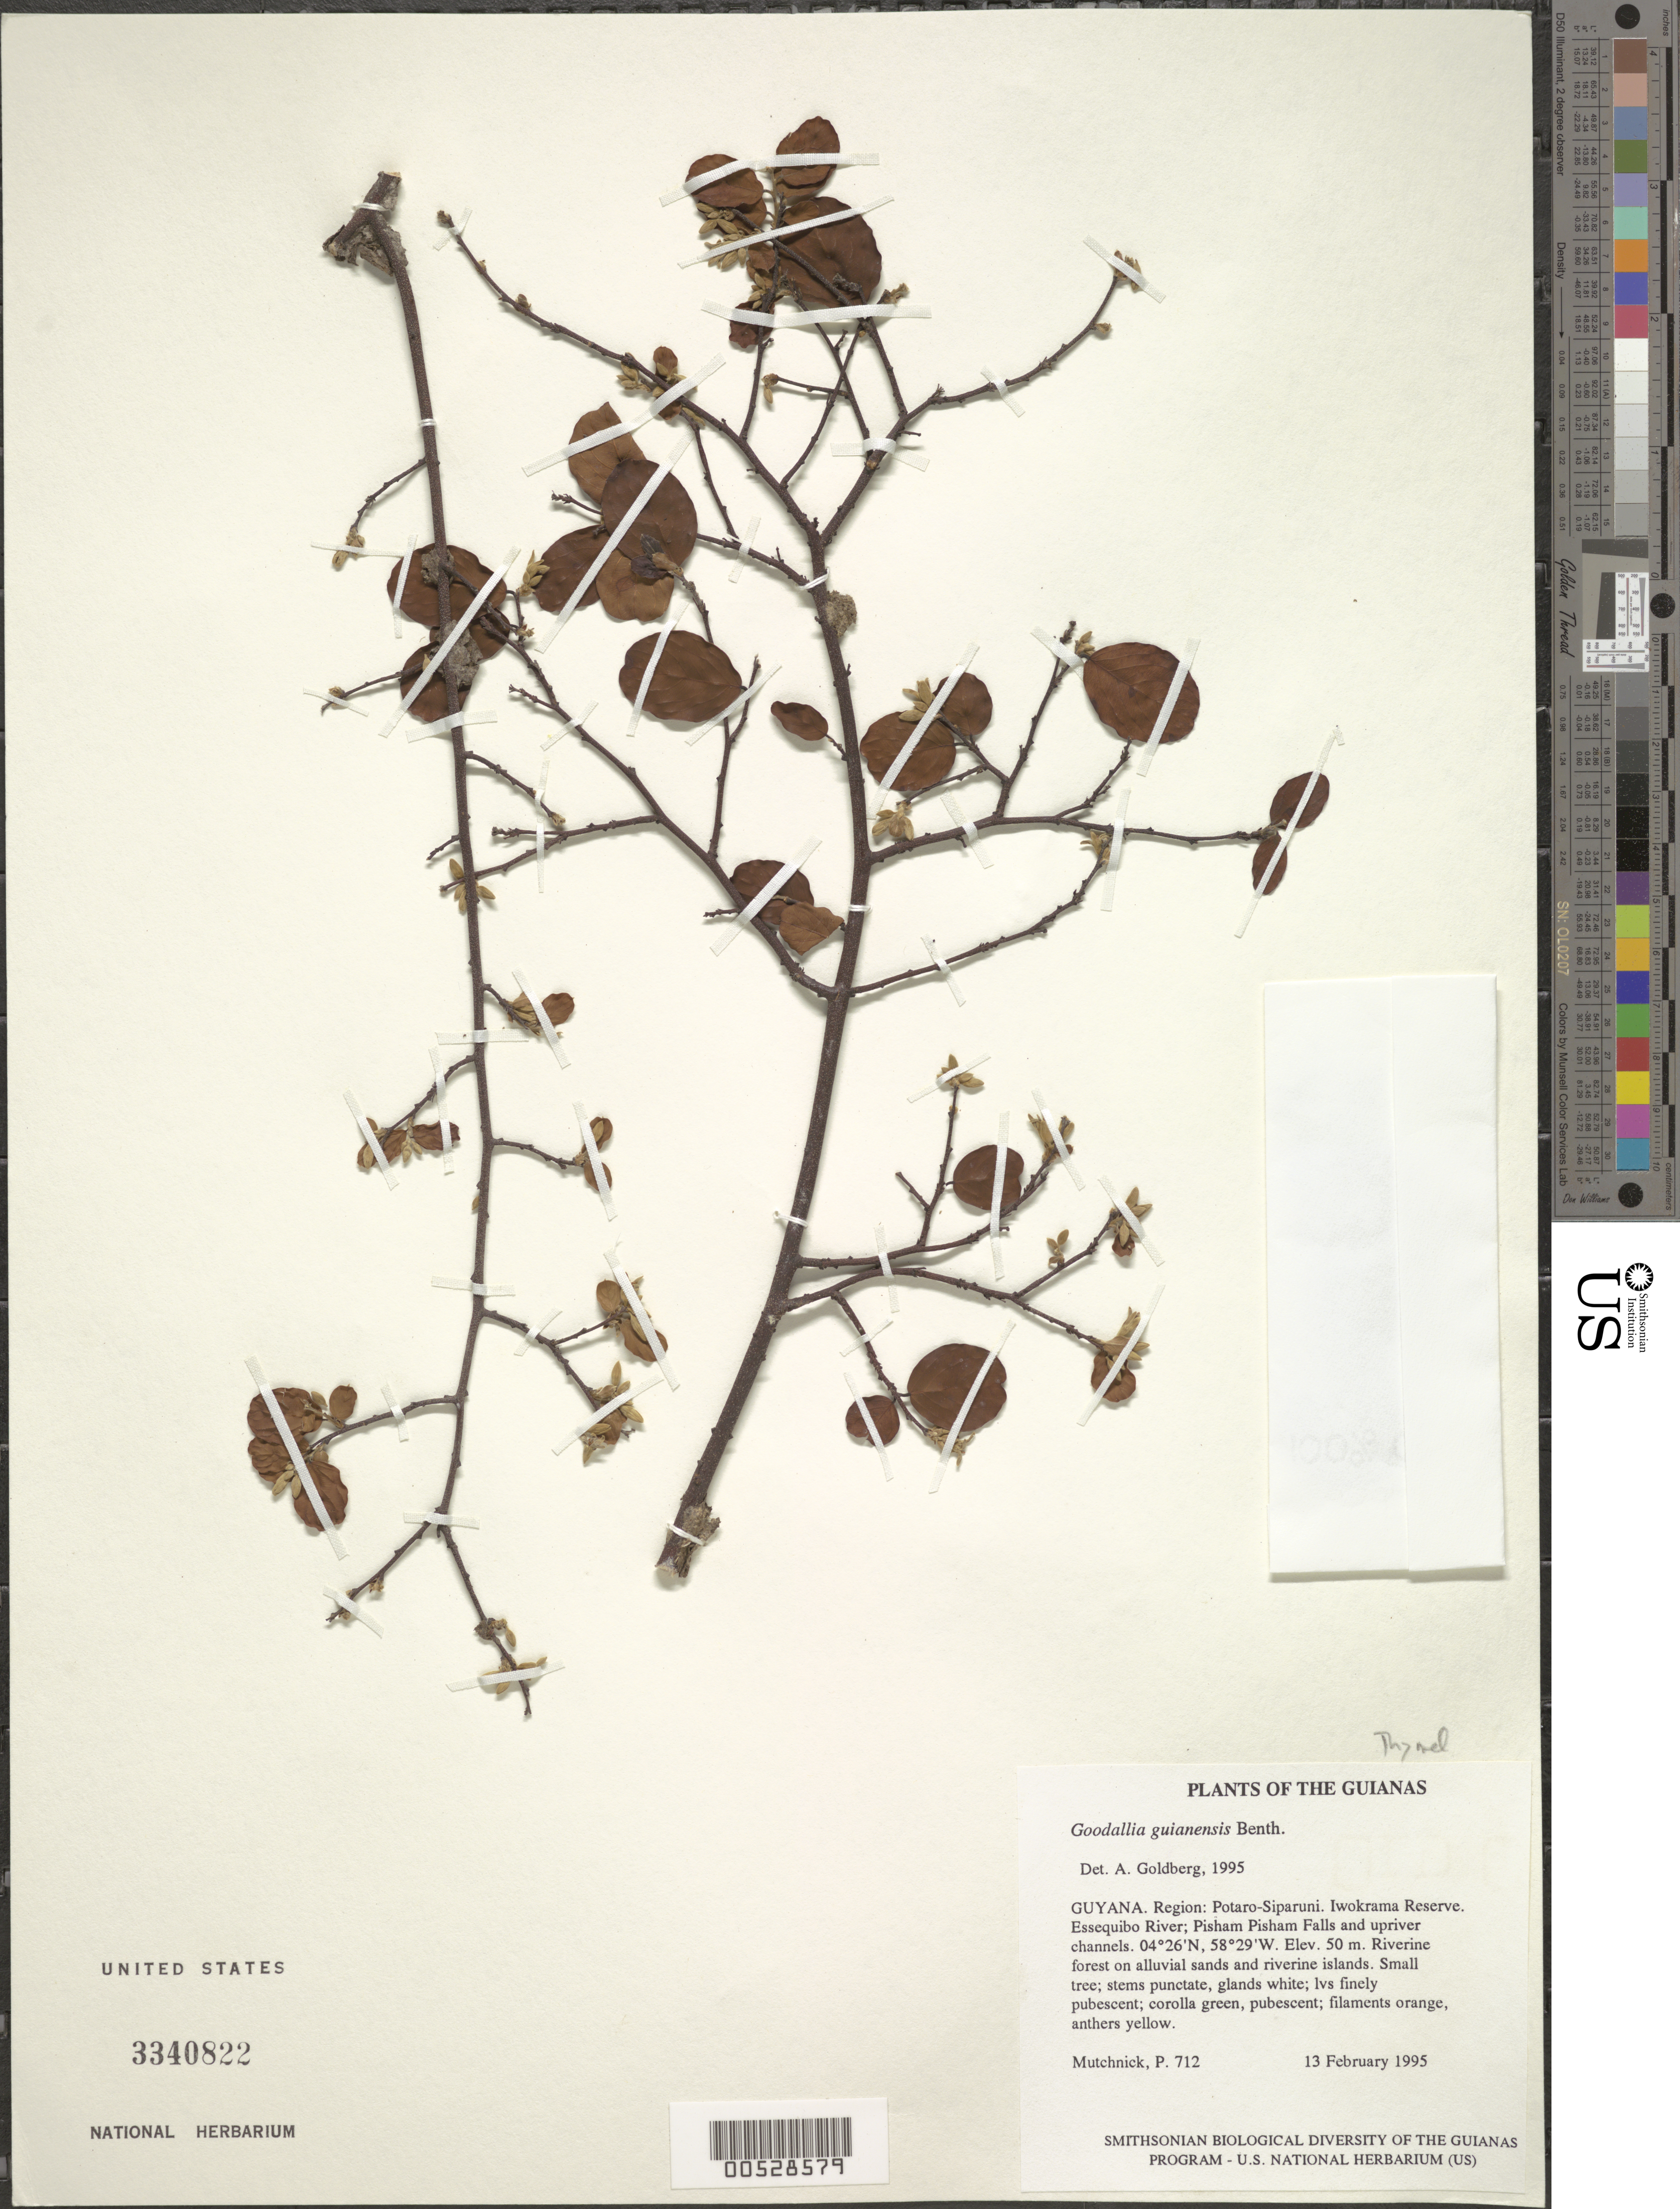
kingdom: Plantae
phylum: Tracheophyta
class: Magnoliopsida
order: Malvales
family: Thymelaeaceae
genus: Goodallia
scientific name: Goodallia guianensis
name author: Benth.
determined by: Goldberg, Aaron, (US), NMNH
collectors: P. Mutchnick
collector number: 712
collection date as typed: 13 February 1995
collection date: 1995-02-13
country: Guyana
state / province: Potaro-Siparuni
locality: Iwokrama Reserve. Essequibo River; Pisham Pisham Falls and upriver channels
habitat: Riverine forest on alluvial sands and riverine islands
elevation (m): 50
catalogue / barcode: US 3340822